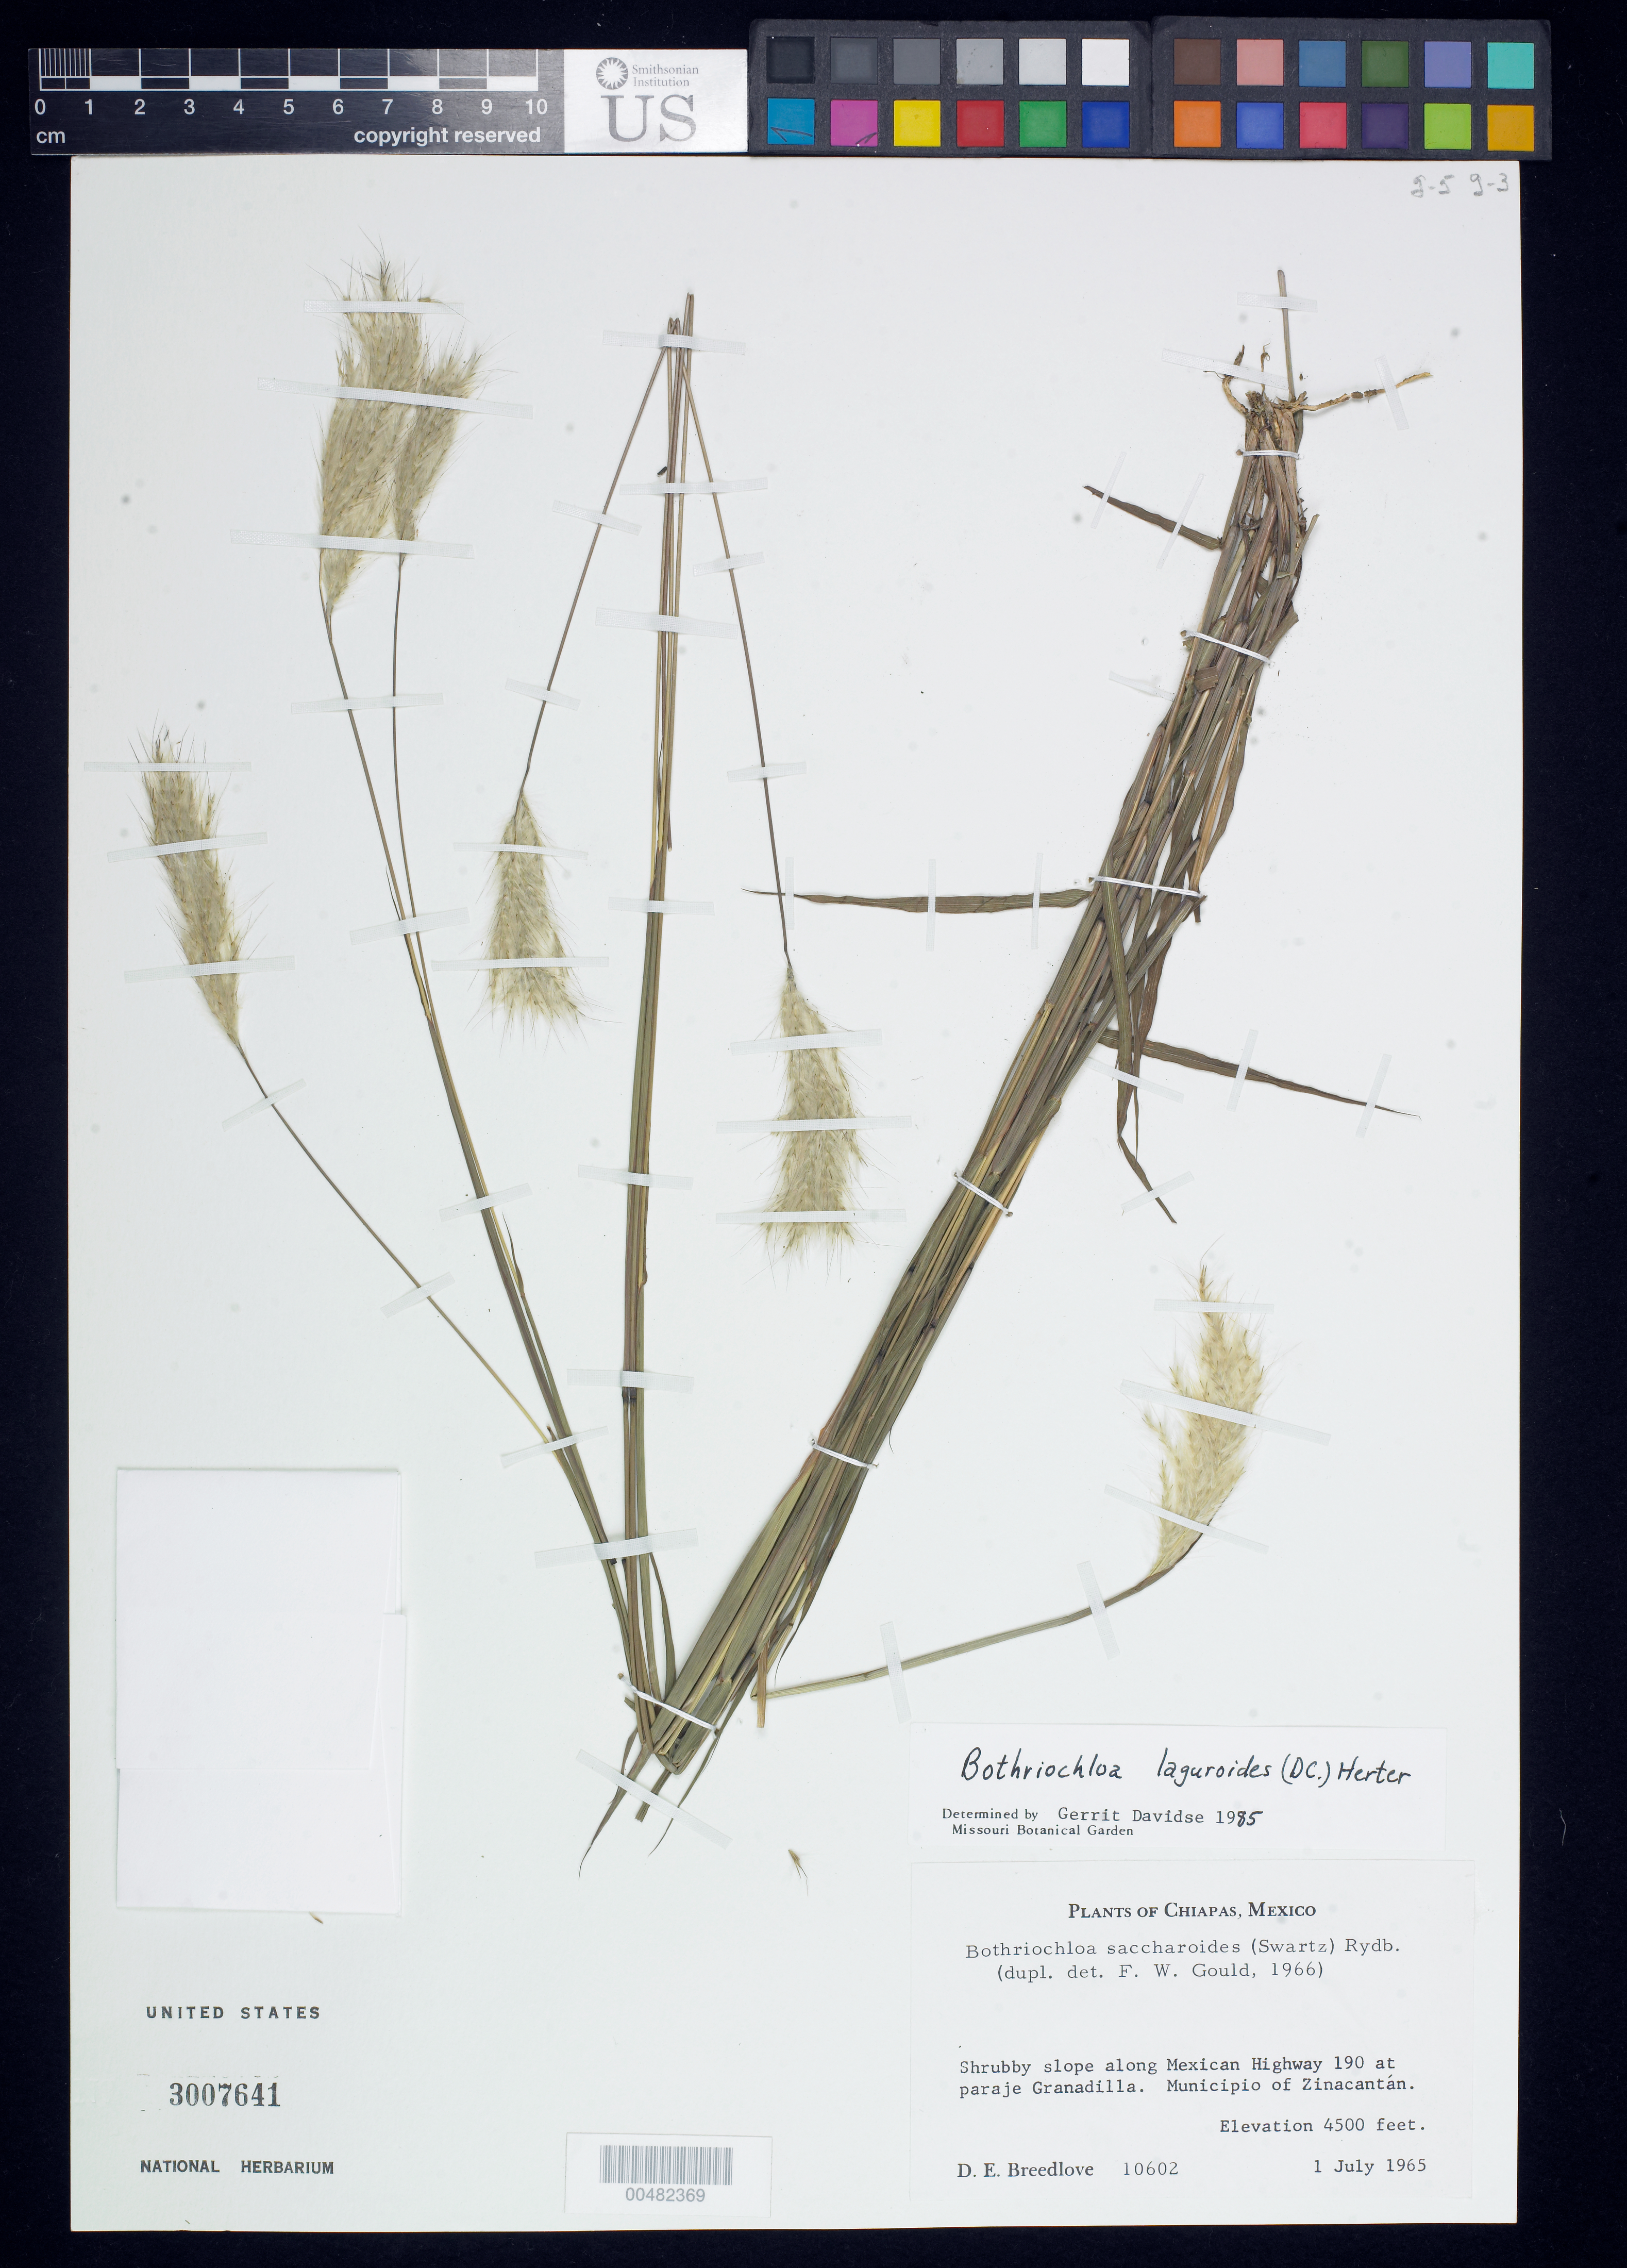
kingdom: Plantae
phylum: Tracheophyta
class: Liliopsida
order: Poales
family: Poaceae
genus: Bothriochloa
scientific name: Bothriochloa laguroides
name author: (DC.) Herter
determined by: Davidse, Gerrit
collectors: D. E. Breedlove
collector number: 10602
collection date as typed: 1 Jul 1965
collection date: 1965-07-01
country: Mexico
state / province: Chiapas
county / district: Zinacantán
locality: Along Mexican Hwy 190 at paraje Granadilla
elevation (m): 1372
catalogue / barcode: US 3007641